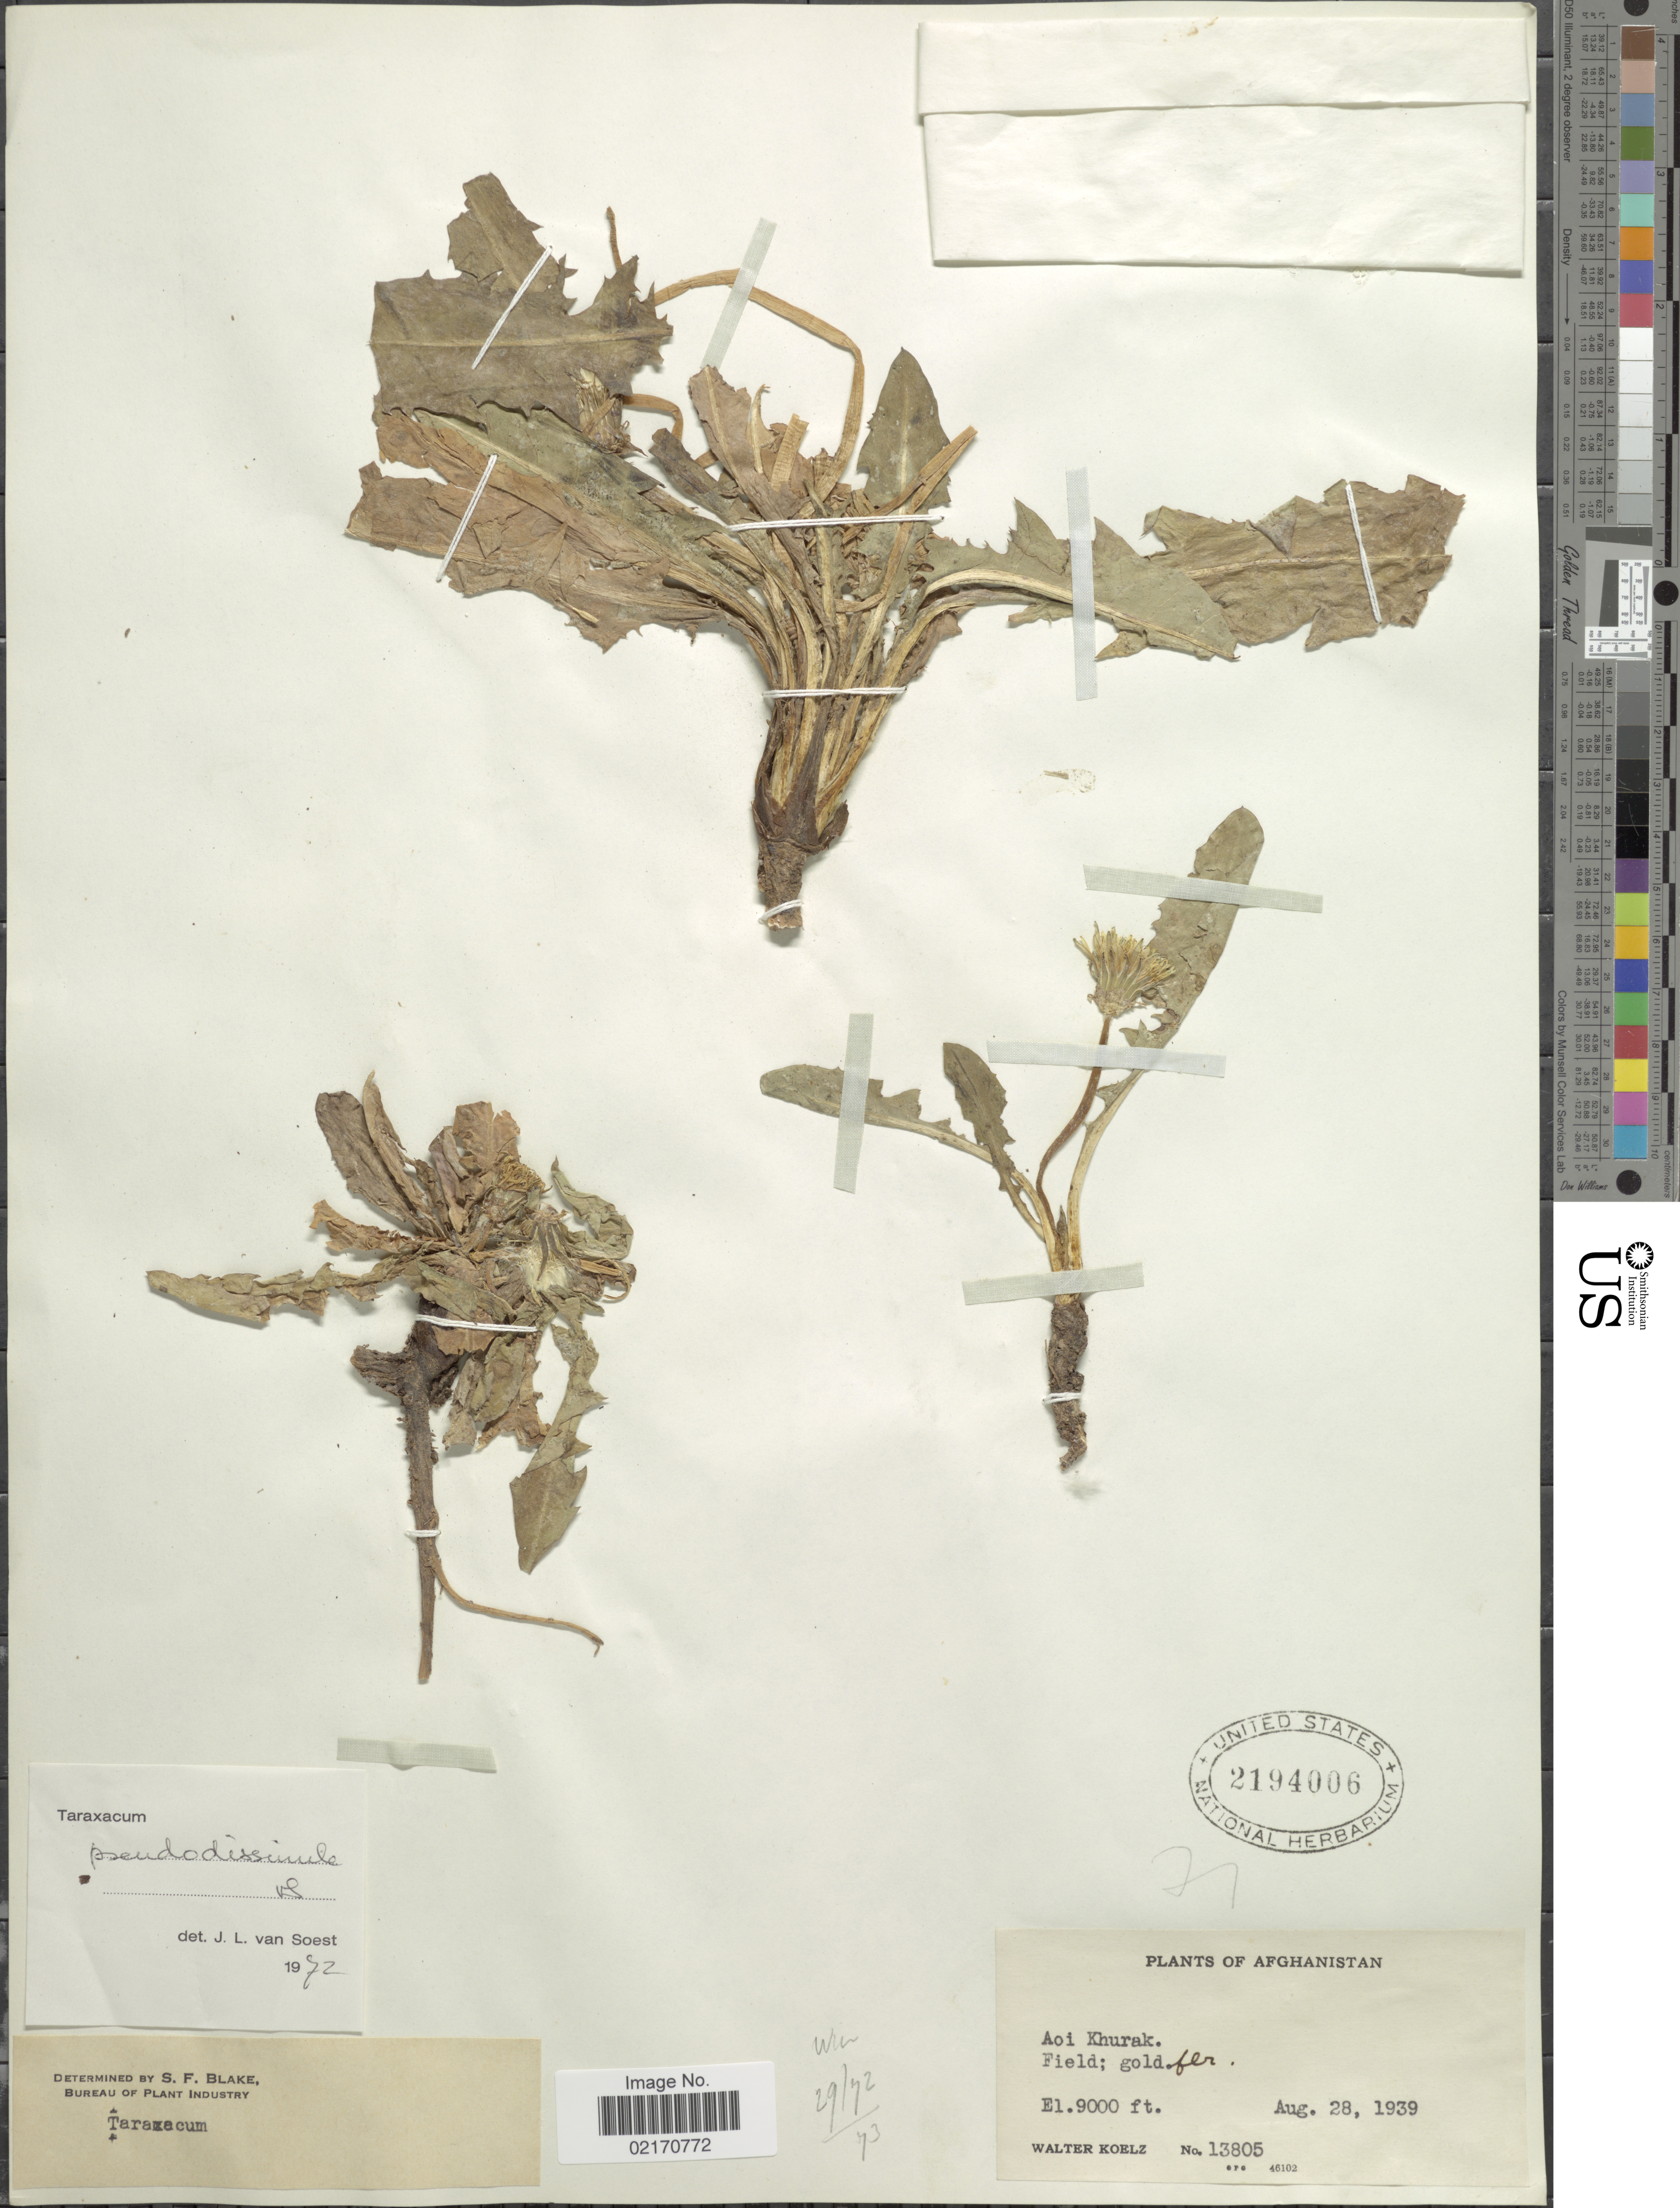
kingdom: Plantae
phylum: Tracheophyta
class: Magnoliopsida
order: Asterales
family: Asteraceae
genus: Taraxacum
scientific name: Taraxacum pseudodissimile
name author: van Soest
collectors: W. N. Koelz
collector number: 13805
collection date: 1939-08-28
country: Afghanistan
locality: Aoi Khurak, field.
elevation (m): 2743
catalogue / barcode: US 2194006